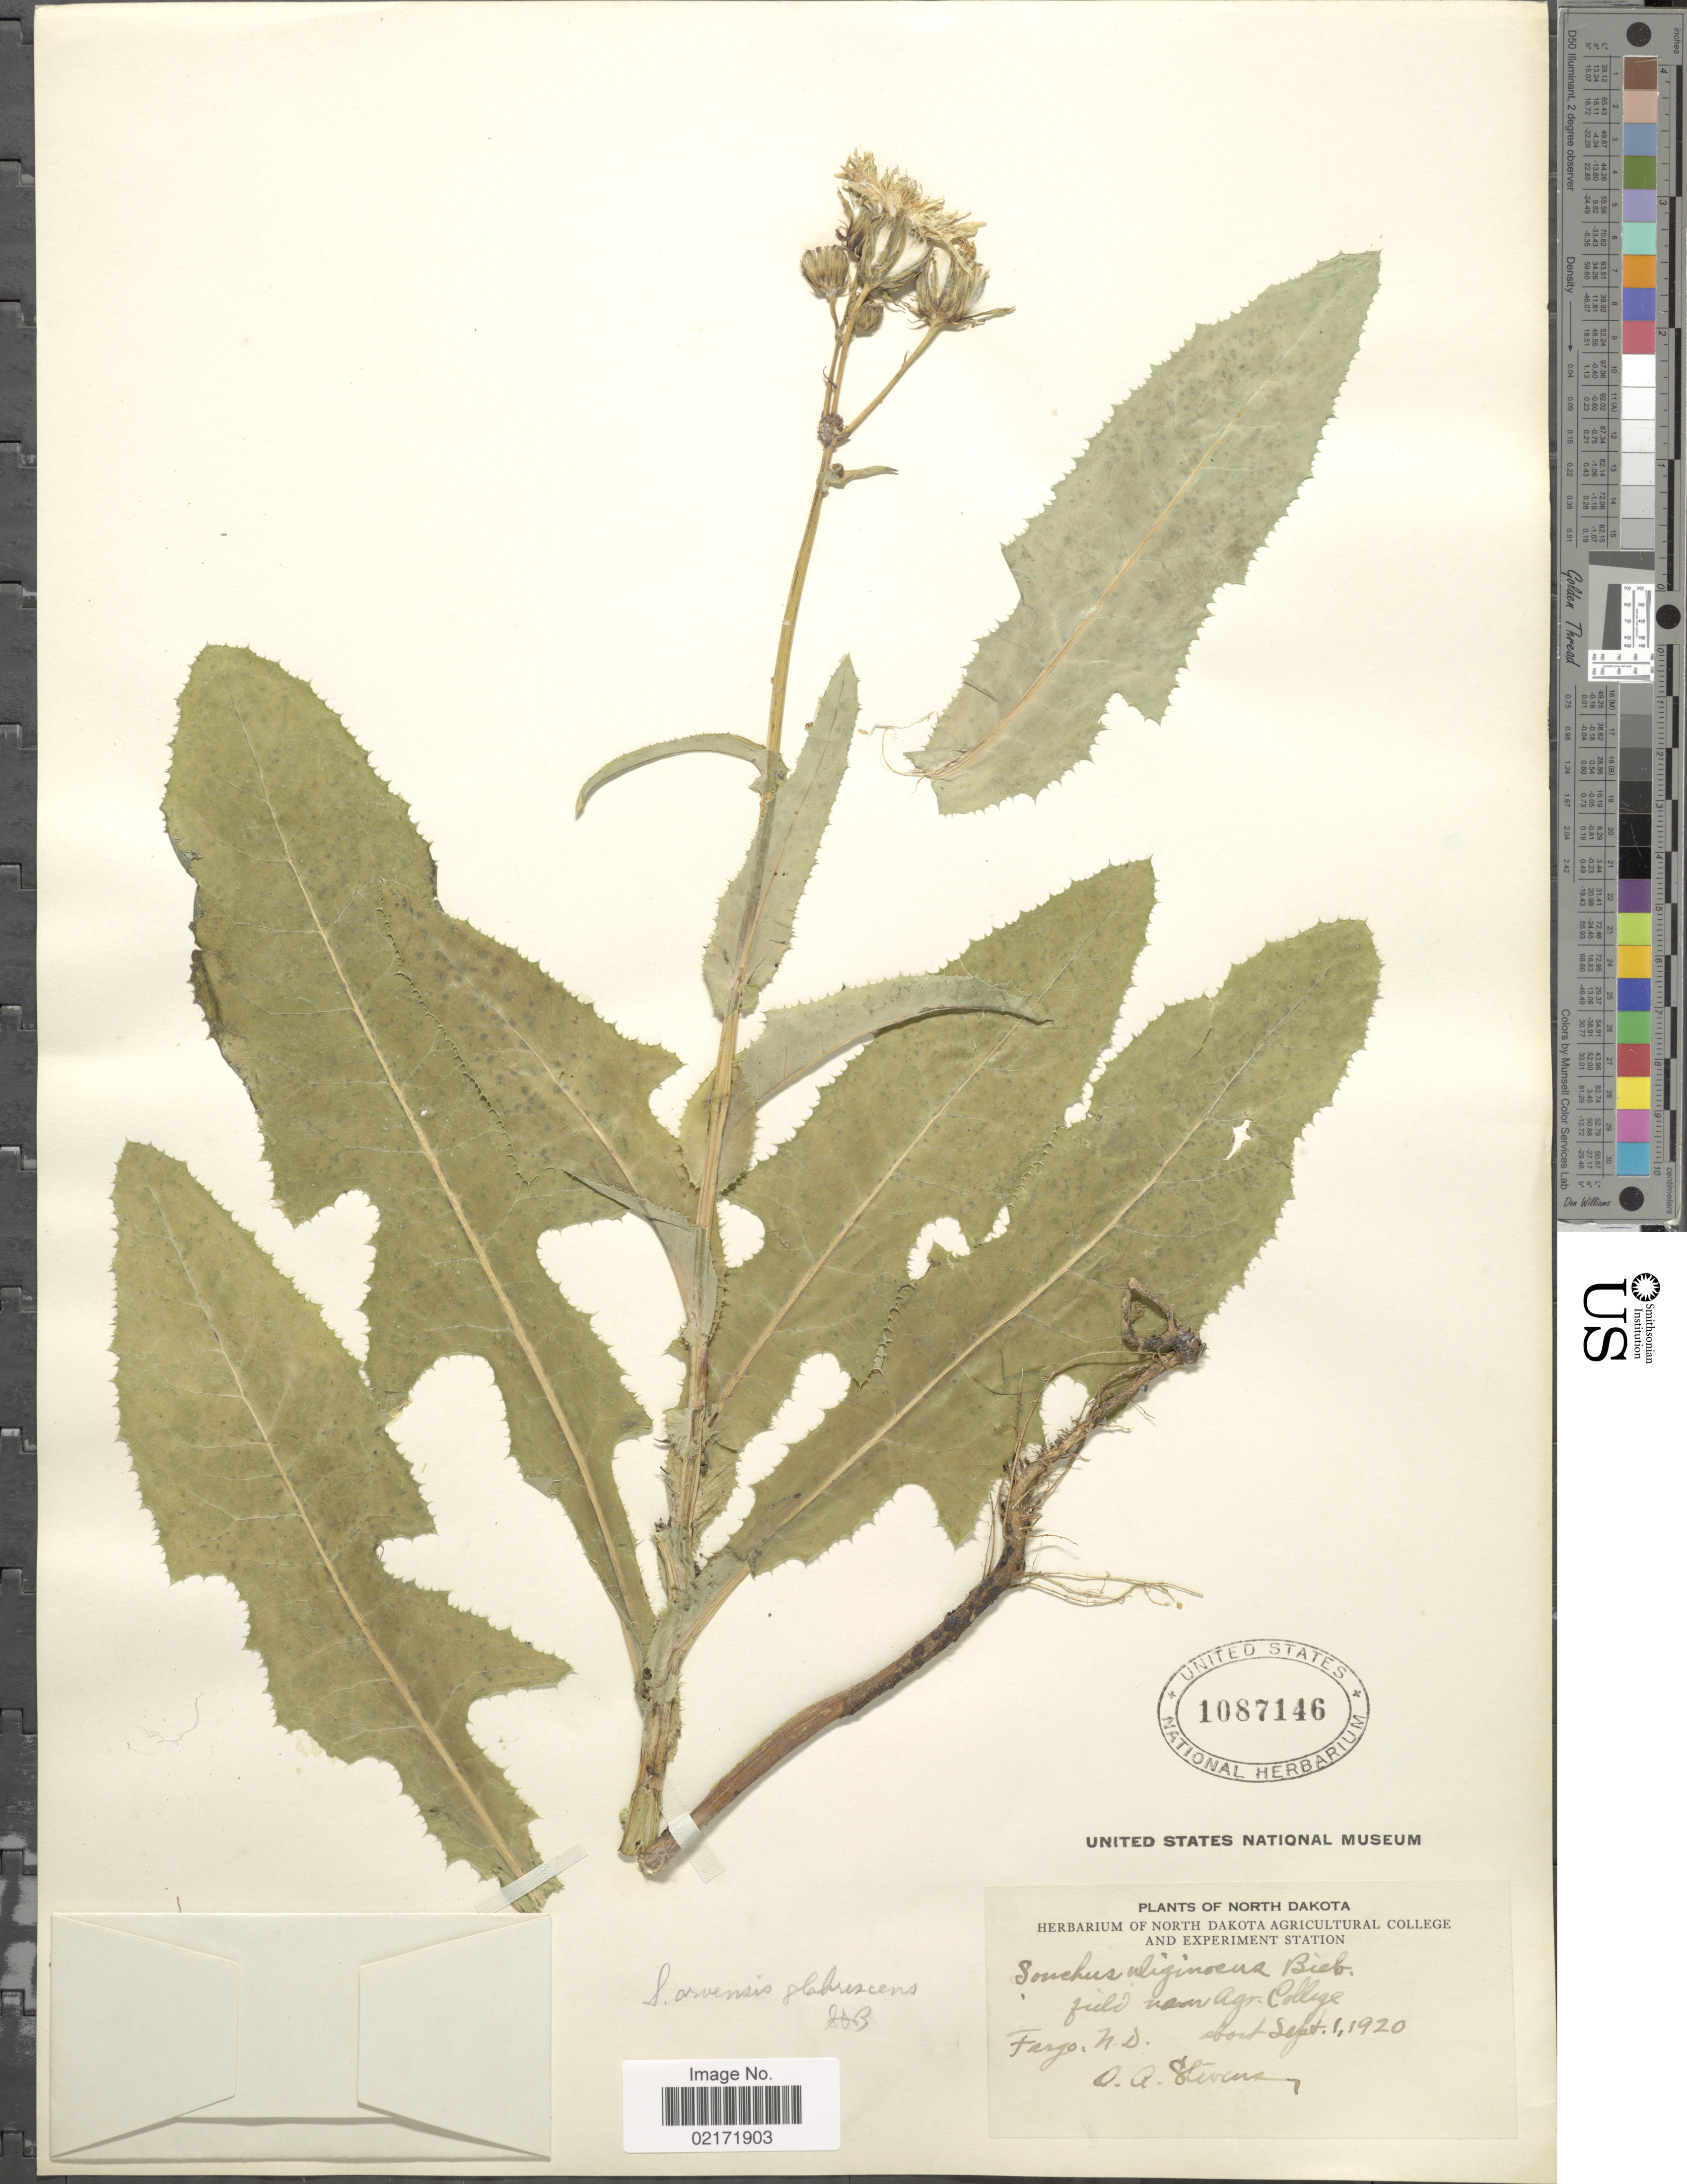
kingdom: Plantae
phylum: Tracheophyta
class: Magnoliopsida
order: Asterales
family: Asteraceae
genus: Sonchus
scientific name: Sonchus arvensis subsp. uliginosus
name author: (M. Bieb.) Nyman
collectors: O. A. Stevens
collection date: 1920-09-01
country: United States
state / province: North Dakota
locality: Field near Agr. College, Fargo, N.D.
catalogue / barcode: US 1087146